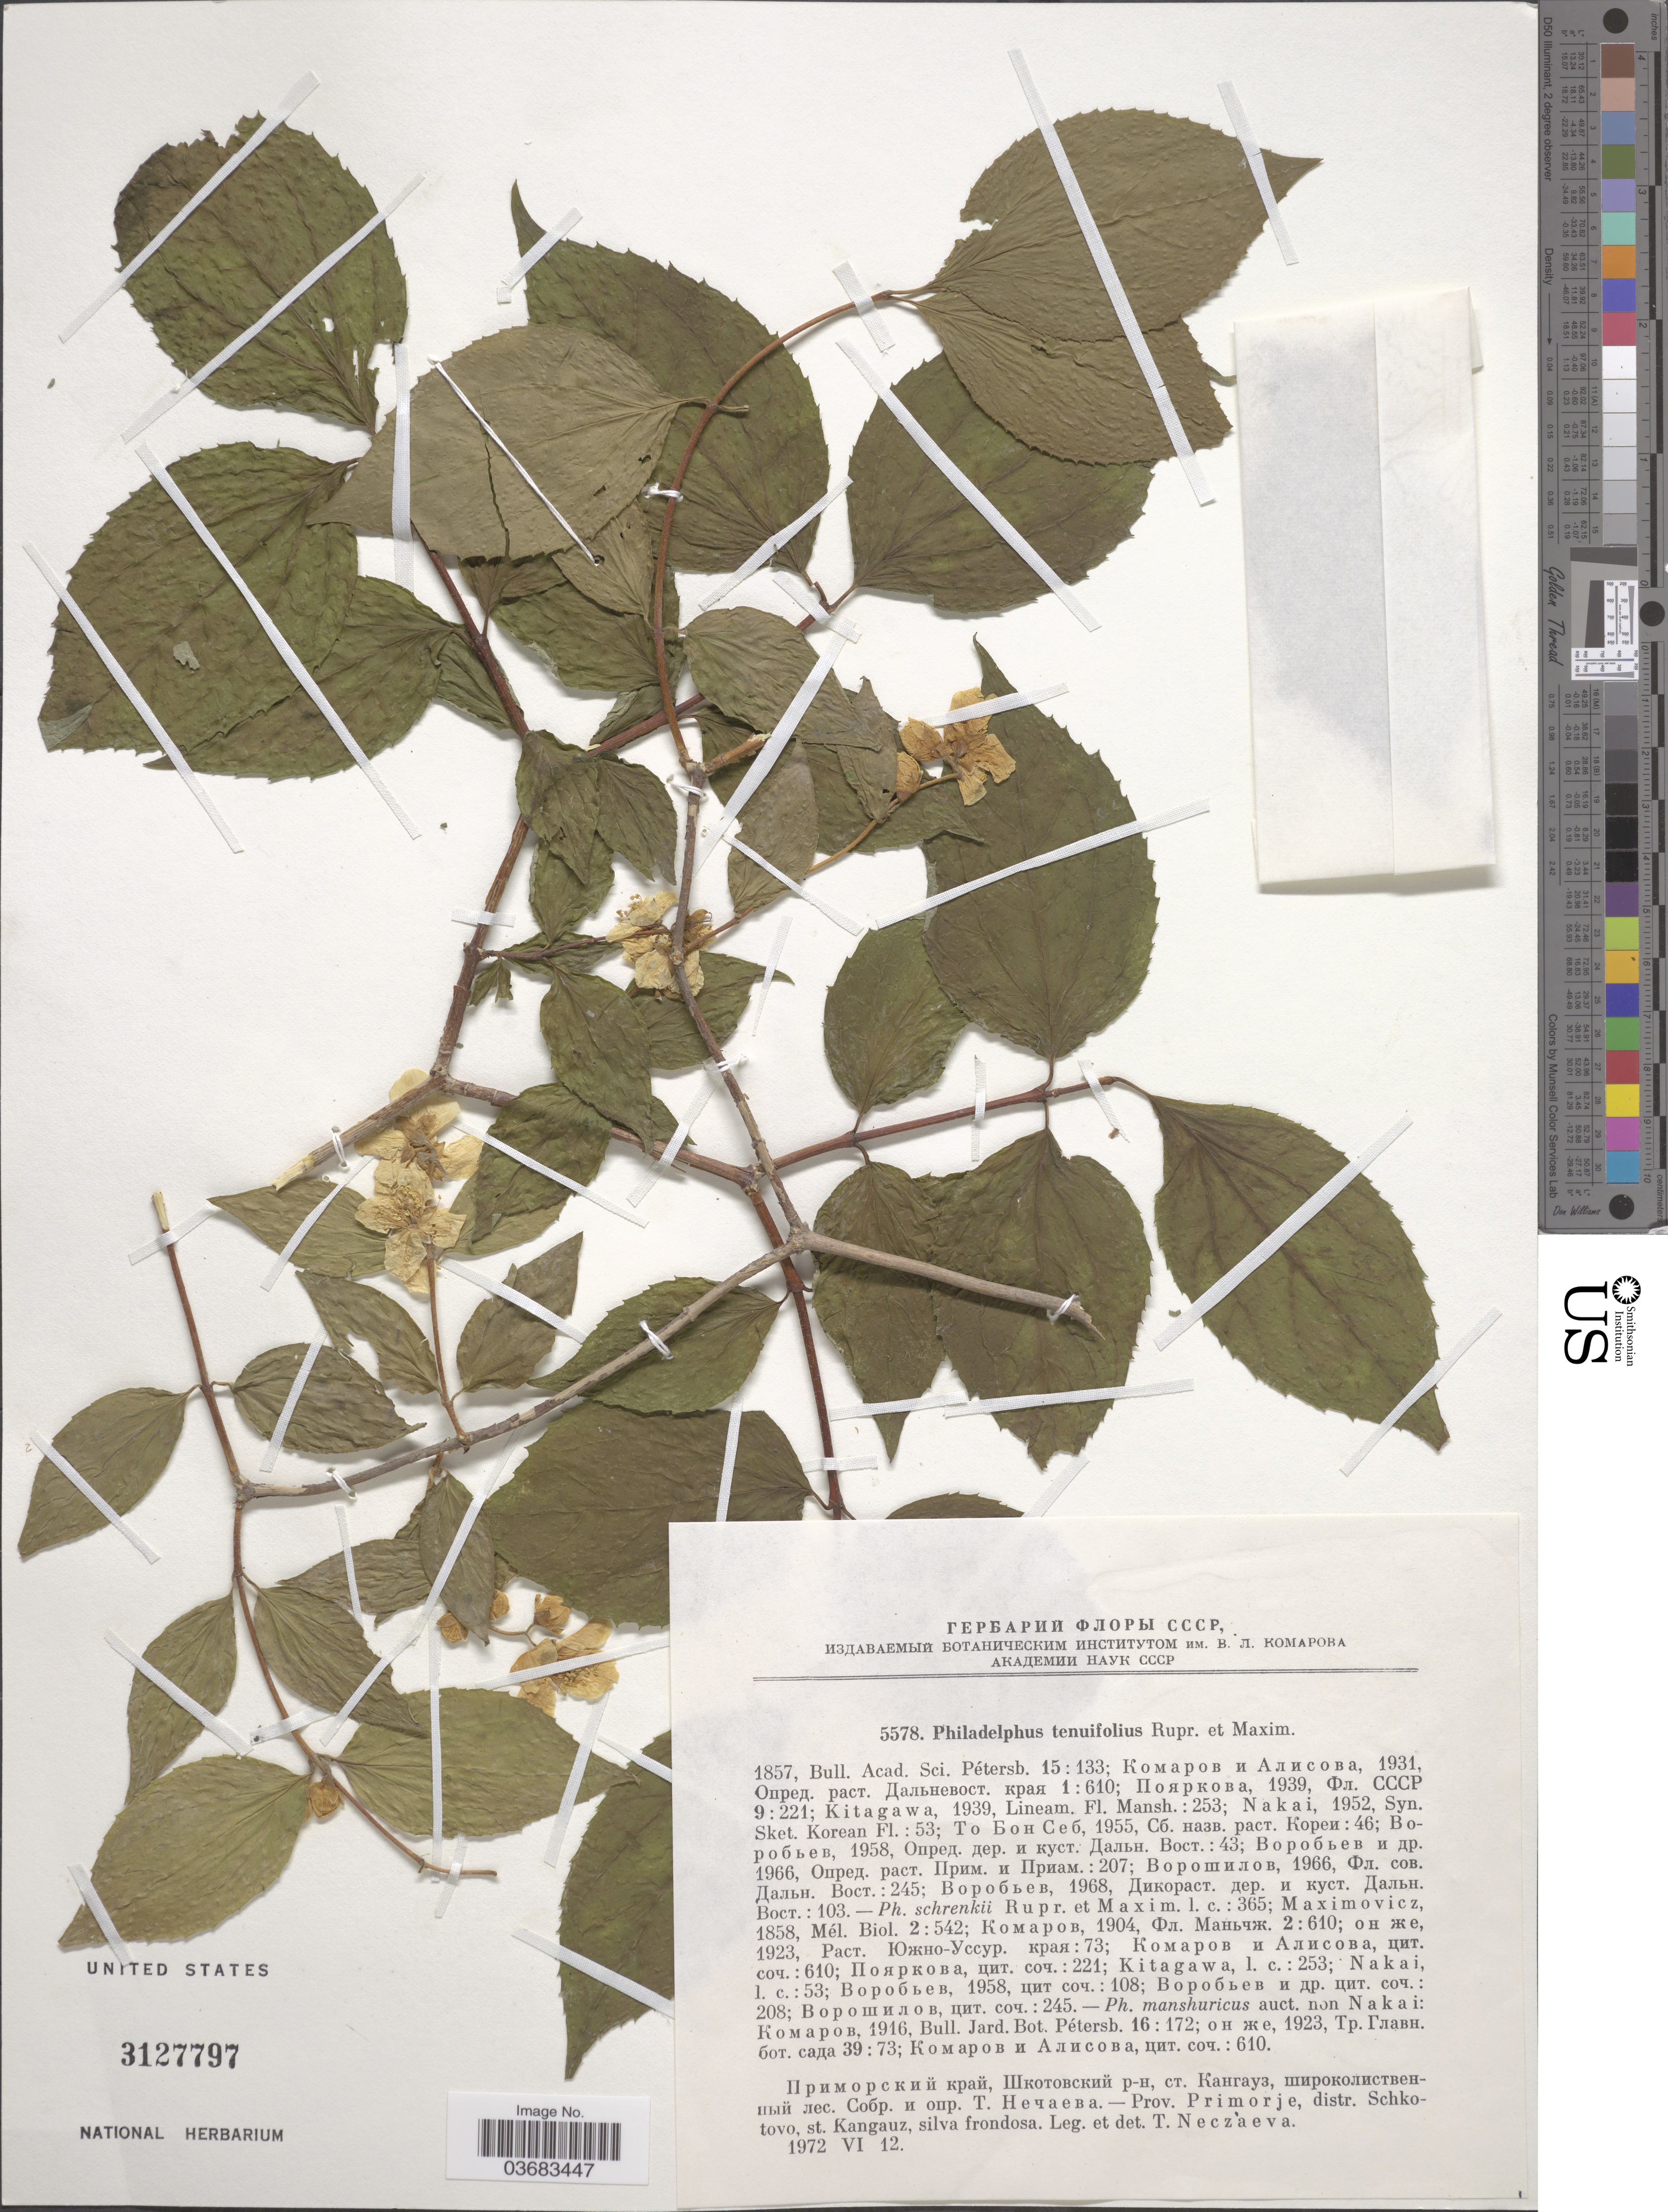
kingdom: Plantae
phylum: Tracheophyta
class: Magnoliopsida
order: Cornales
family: Hydrangeaceae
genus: Philadelphus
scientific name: Philadelphus tenuifolius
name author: Rupr.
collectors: T. Neczaeva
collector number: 5578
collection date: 1972-06-12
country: Russian Federation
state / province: Primorsky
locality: Prov. Primorje, distr. Schkotovo, st. Kangauz, silva frondosa.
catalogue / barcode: US 3127797